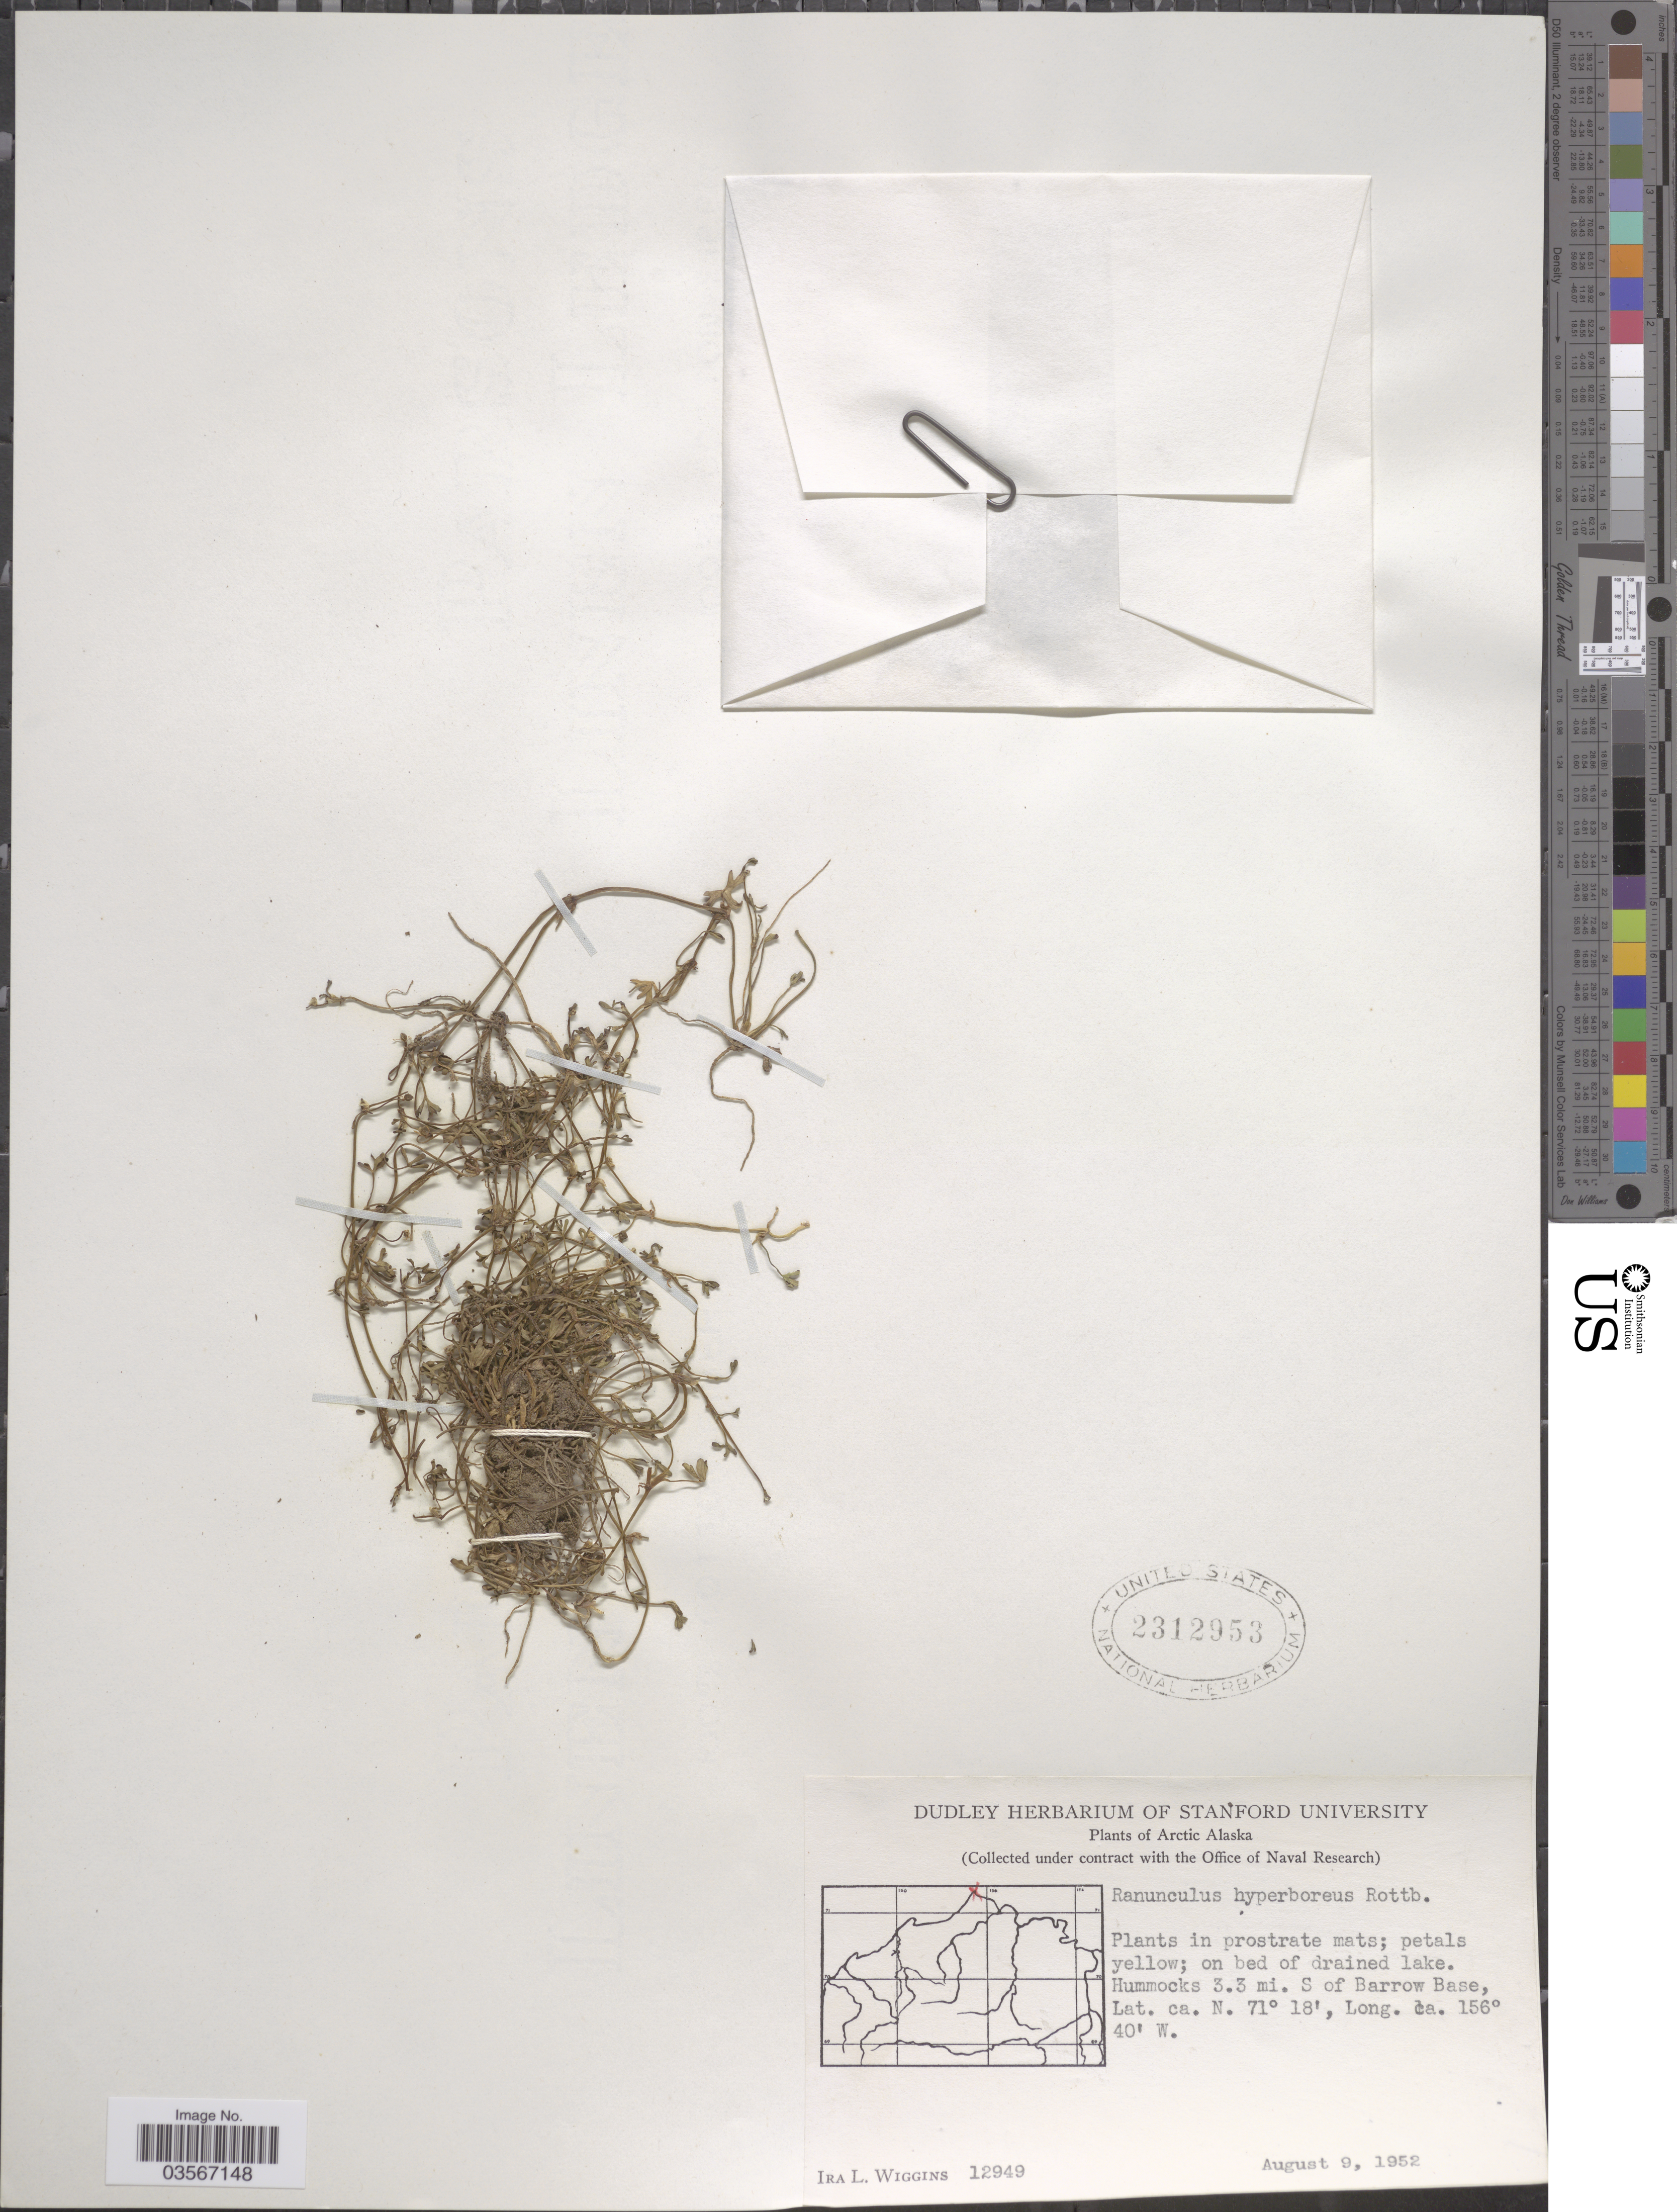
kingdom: Plantae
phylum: Tracheophyta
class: Magnoliopsida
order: Ranunculales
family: Ranunculaceae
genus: Ranunculus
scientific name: Ranunculus hyperboreus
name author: Rottb.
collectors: I. L. Wiggins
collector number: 12949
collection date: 1952-08-09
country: United States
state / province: Alaska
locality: Arctic Alaska. Hummocks 3.3 mi. S of Barrow Base.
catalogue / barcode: US 2312953